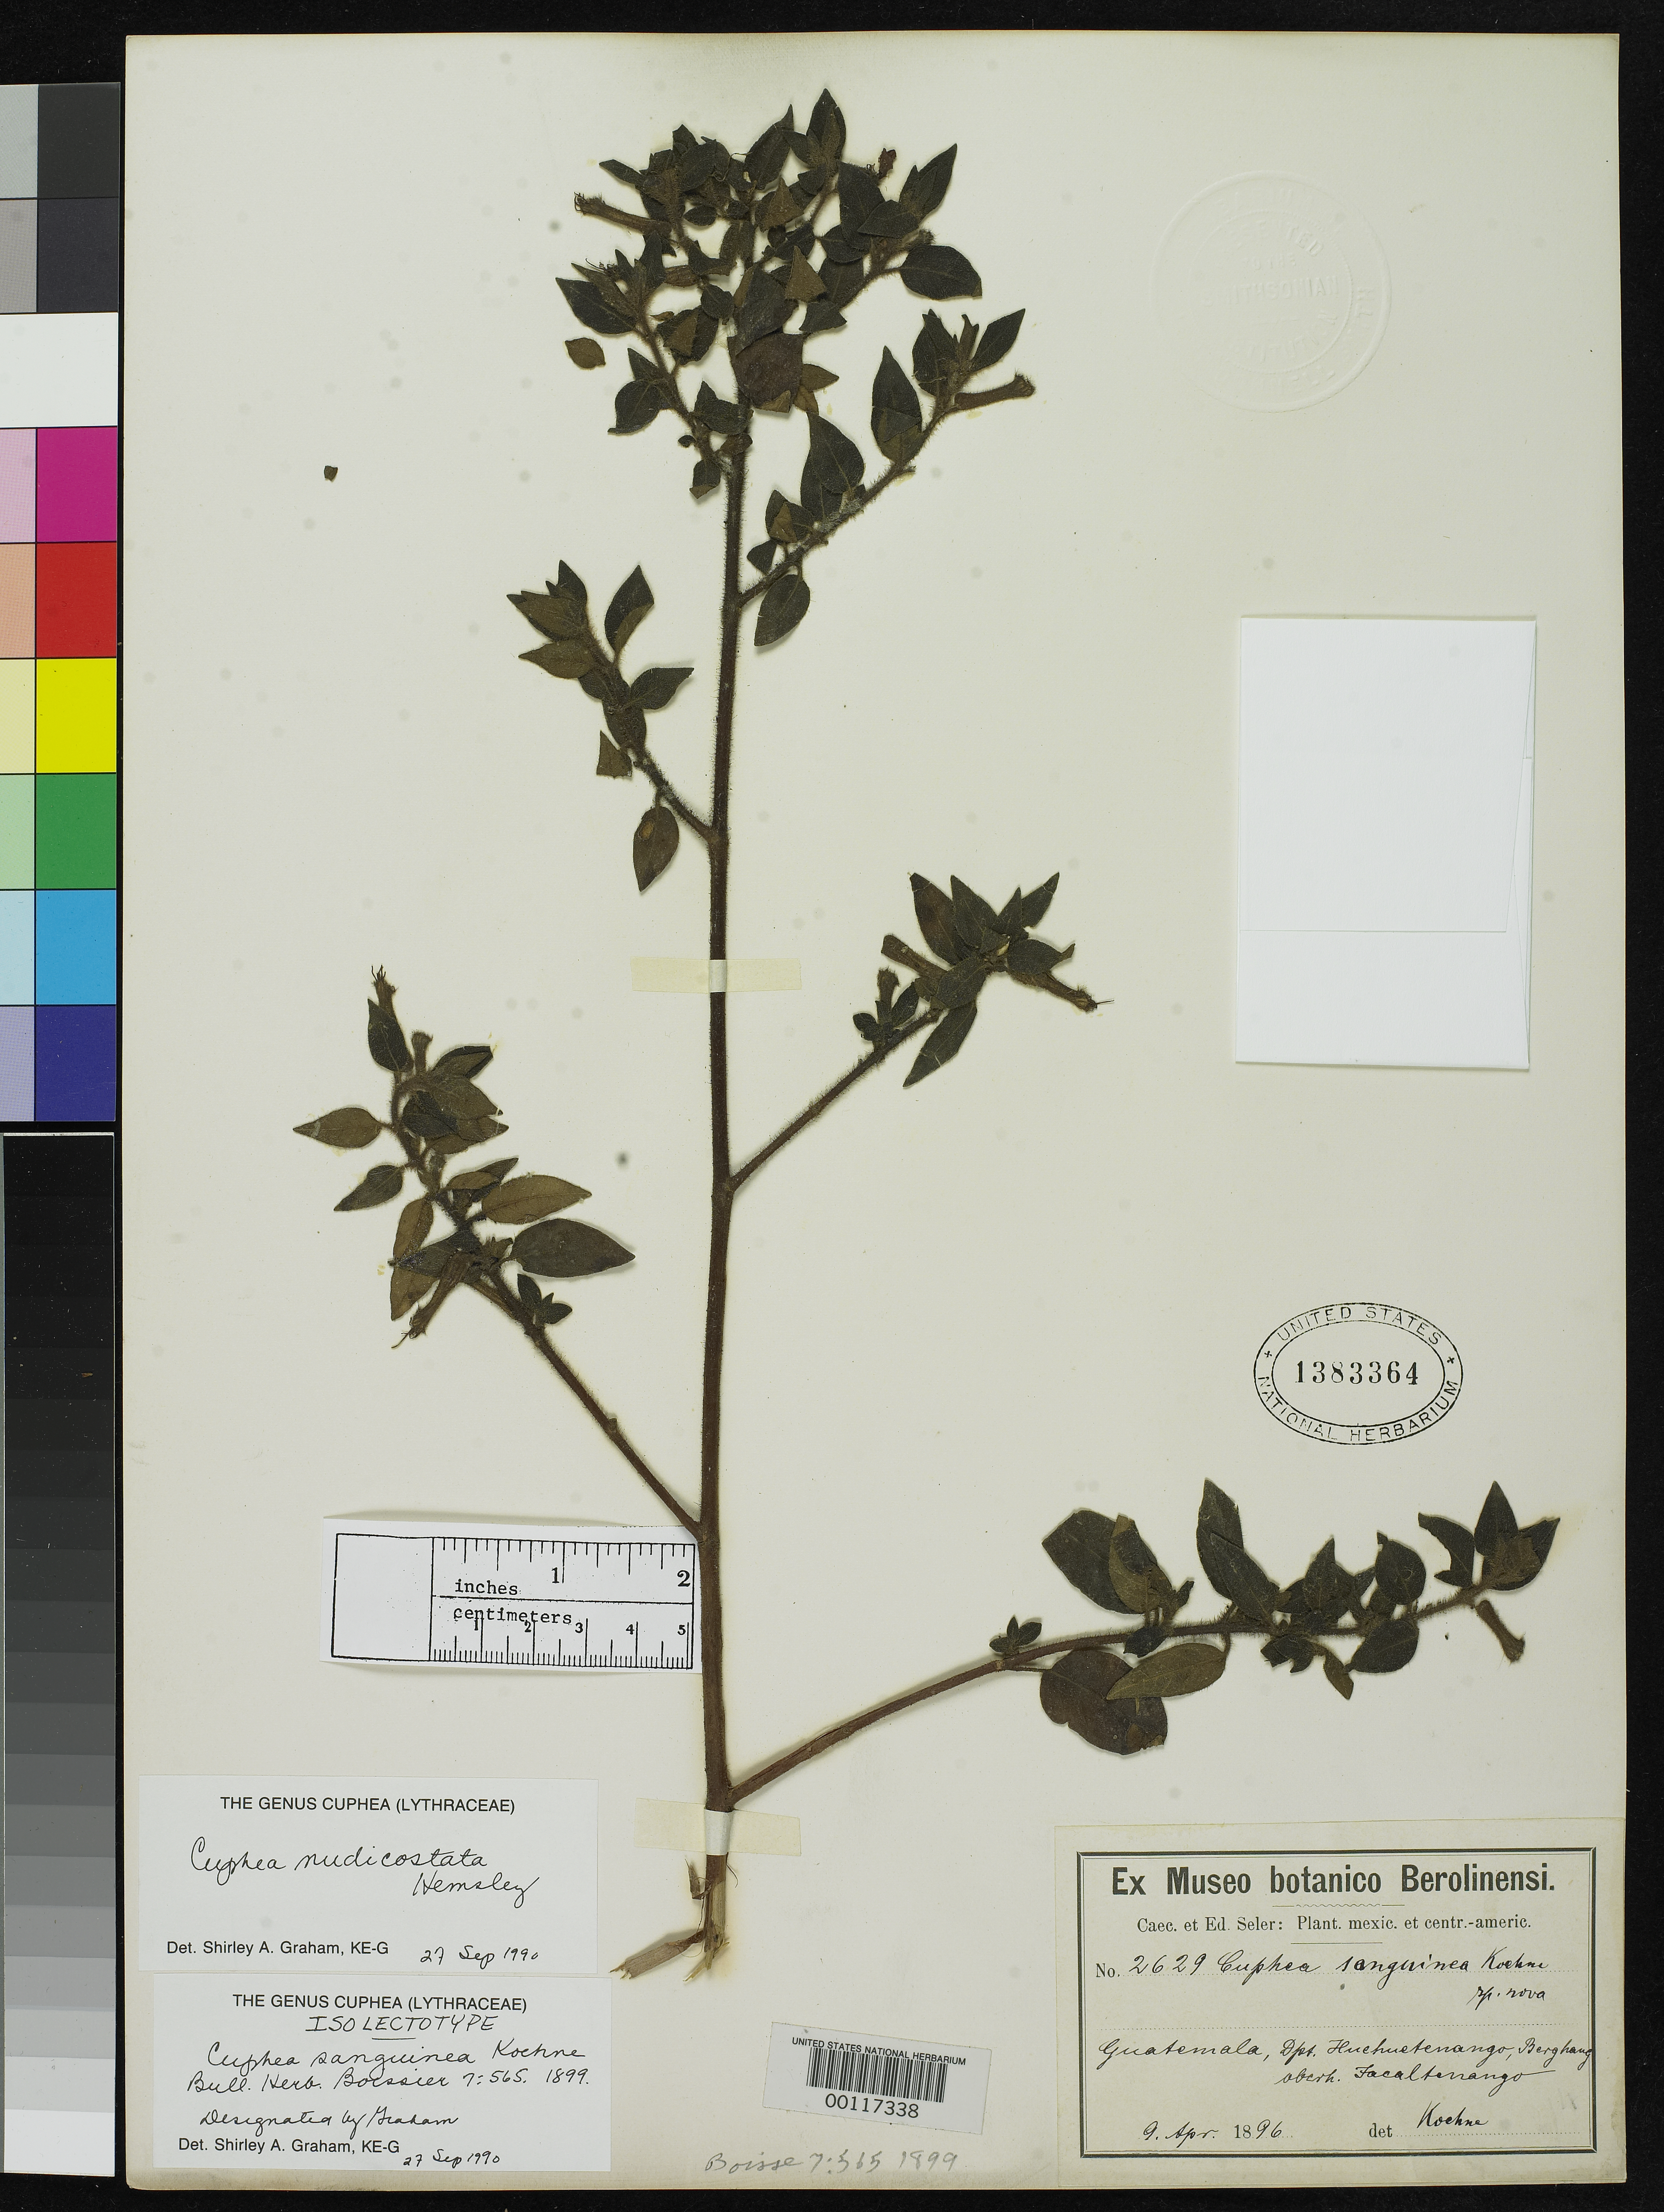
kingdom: Plantae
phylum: Tracheophyta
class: Magnoliopsida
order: Myrtales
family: Lythraceae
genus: Cuphea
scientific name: Cuphea sanguinea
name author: Koehne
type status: Isolectotype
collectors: E. Seler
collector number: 2629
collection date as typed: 09 Apr 1896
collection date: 1896-04-09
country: Guatemala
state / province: Huehuetenango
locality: Jacaltenango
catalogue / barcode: US 1383364